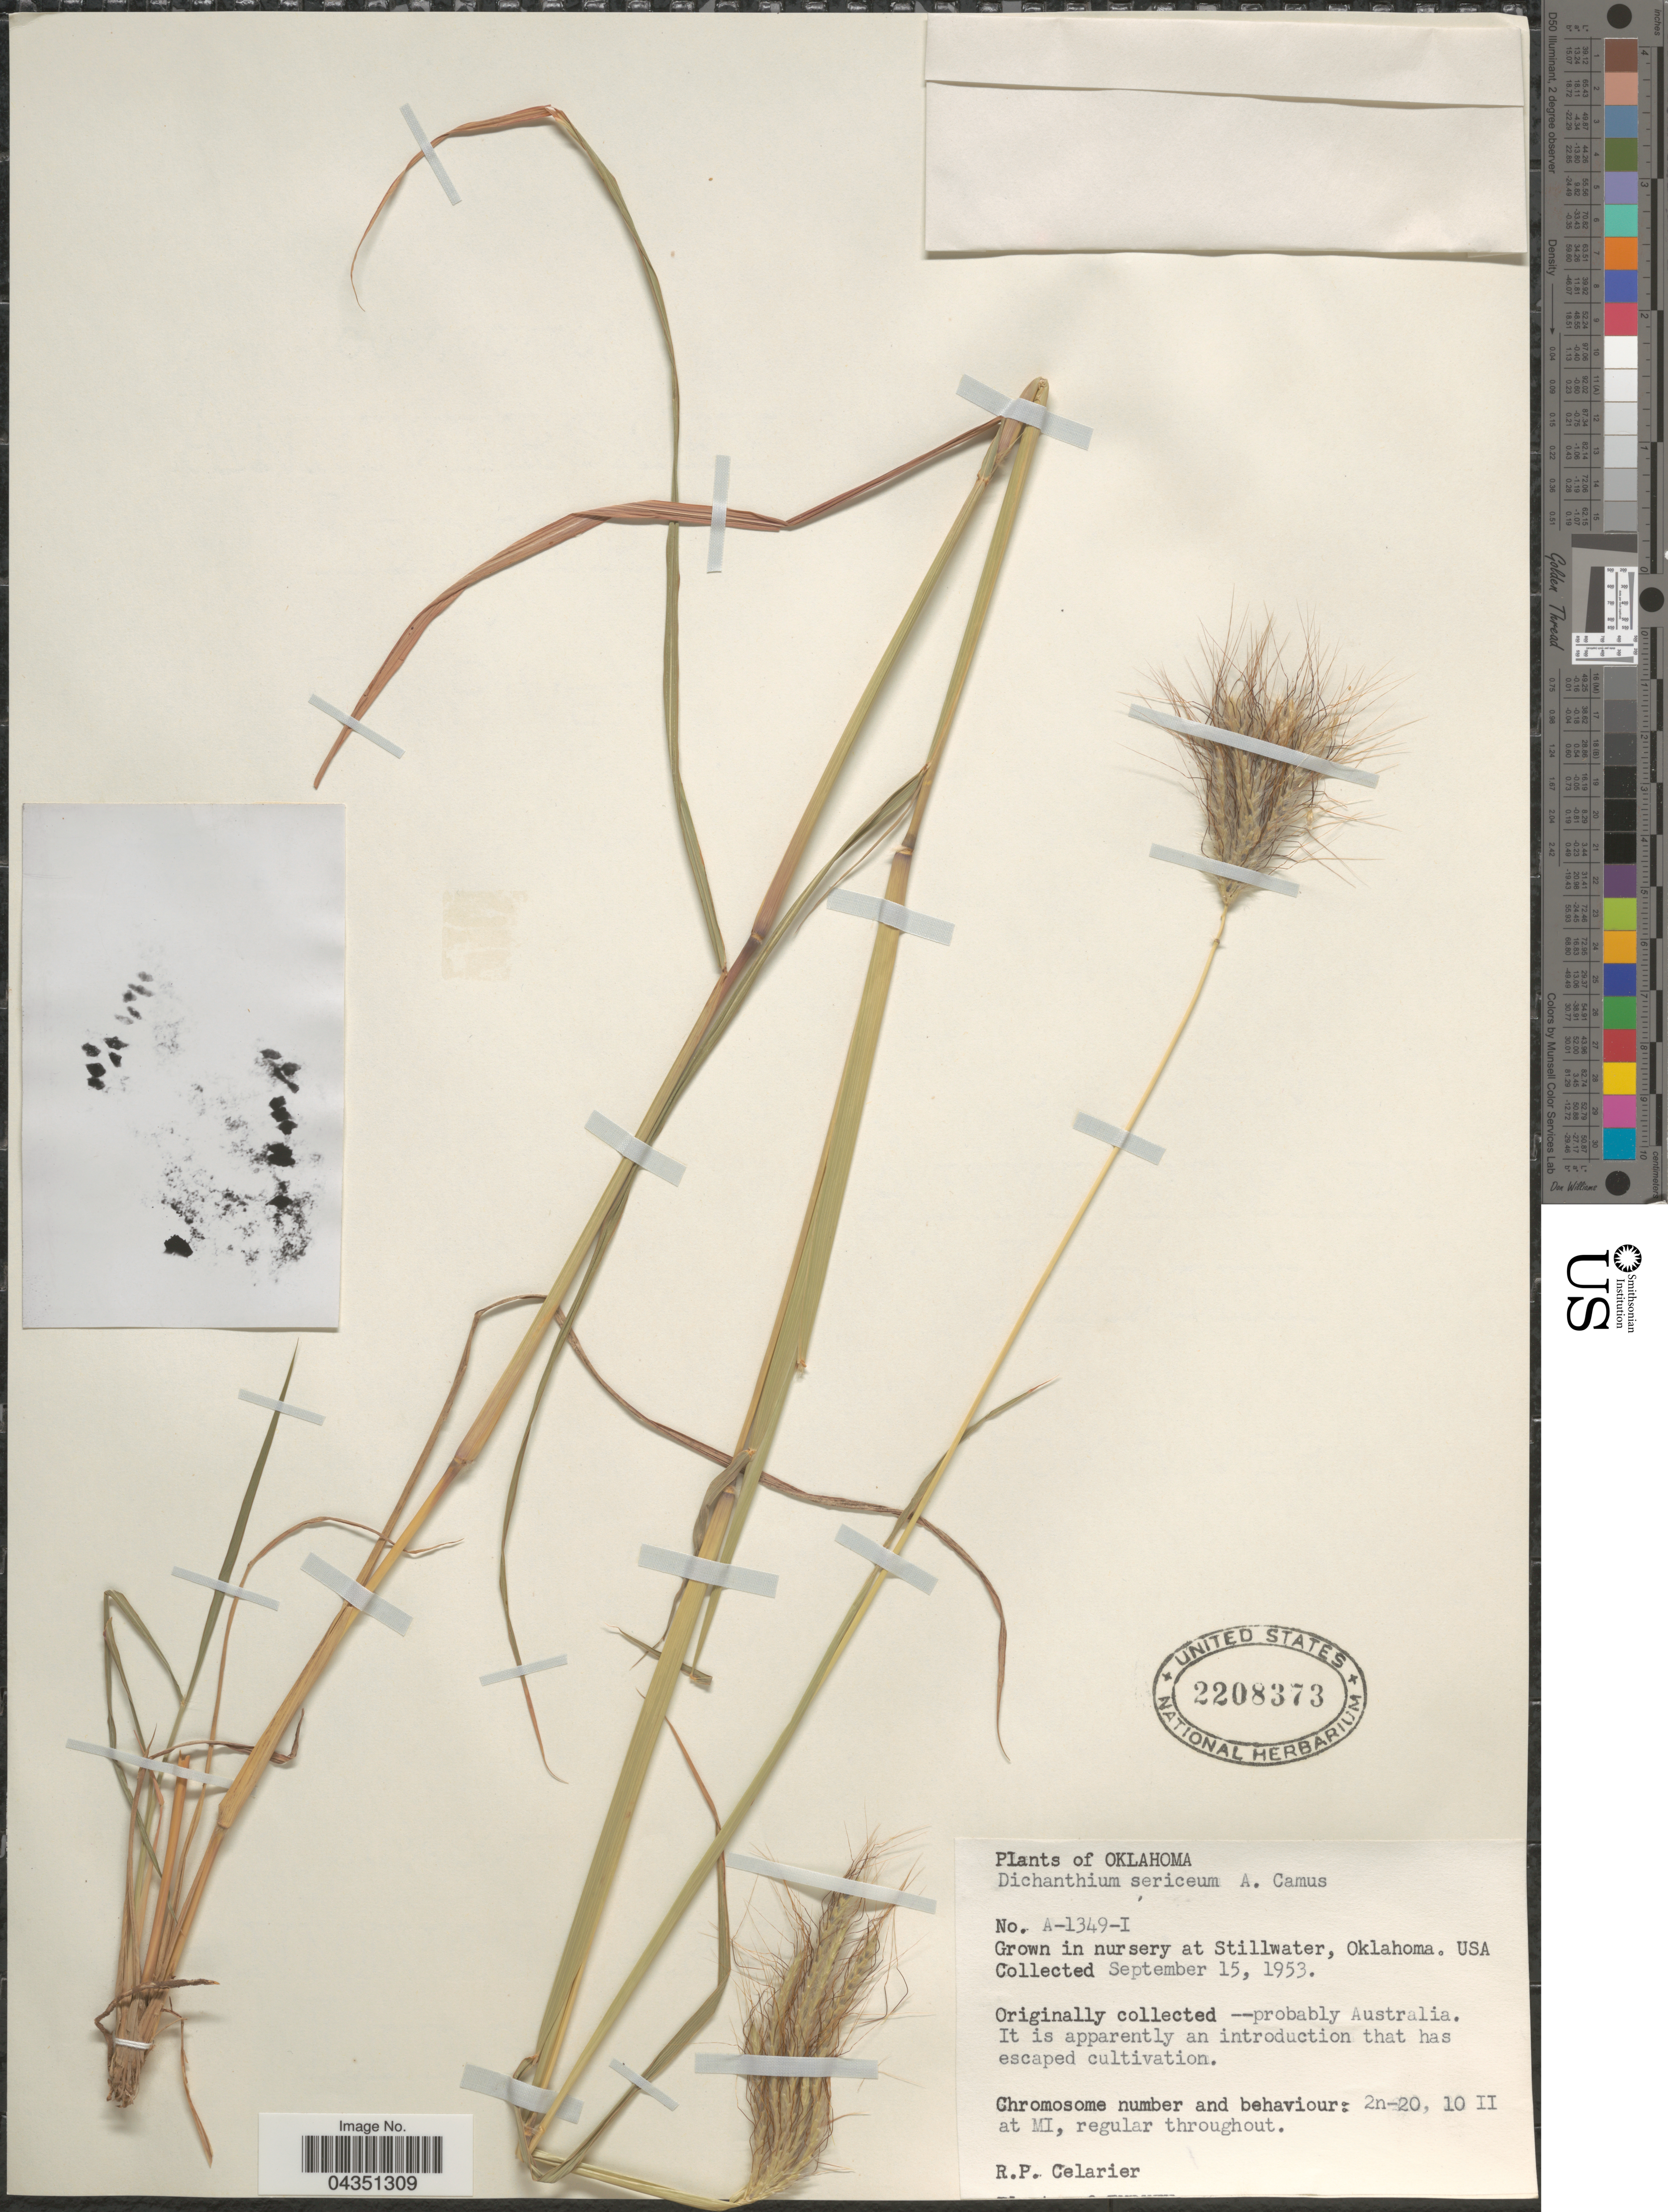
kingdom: Plantae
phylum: Tracheophyta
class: Liliopsida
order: Poales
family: Poaceae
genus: Dichanthium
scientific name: Dichanthium sericeum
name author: (R. Br.) A. Camus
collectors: R. Celarier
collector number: A-1349-I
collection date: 1953-09-15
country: United States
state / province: Oklahoma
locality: Grown in nursery at Stillwater.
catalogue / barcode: US 2208373